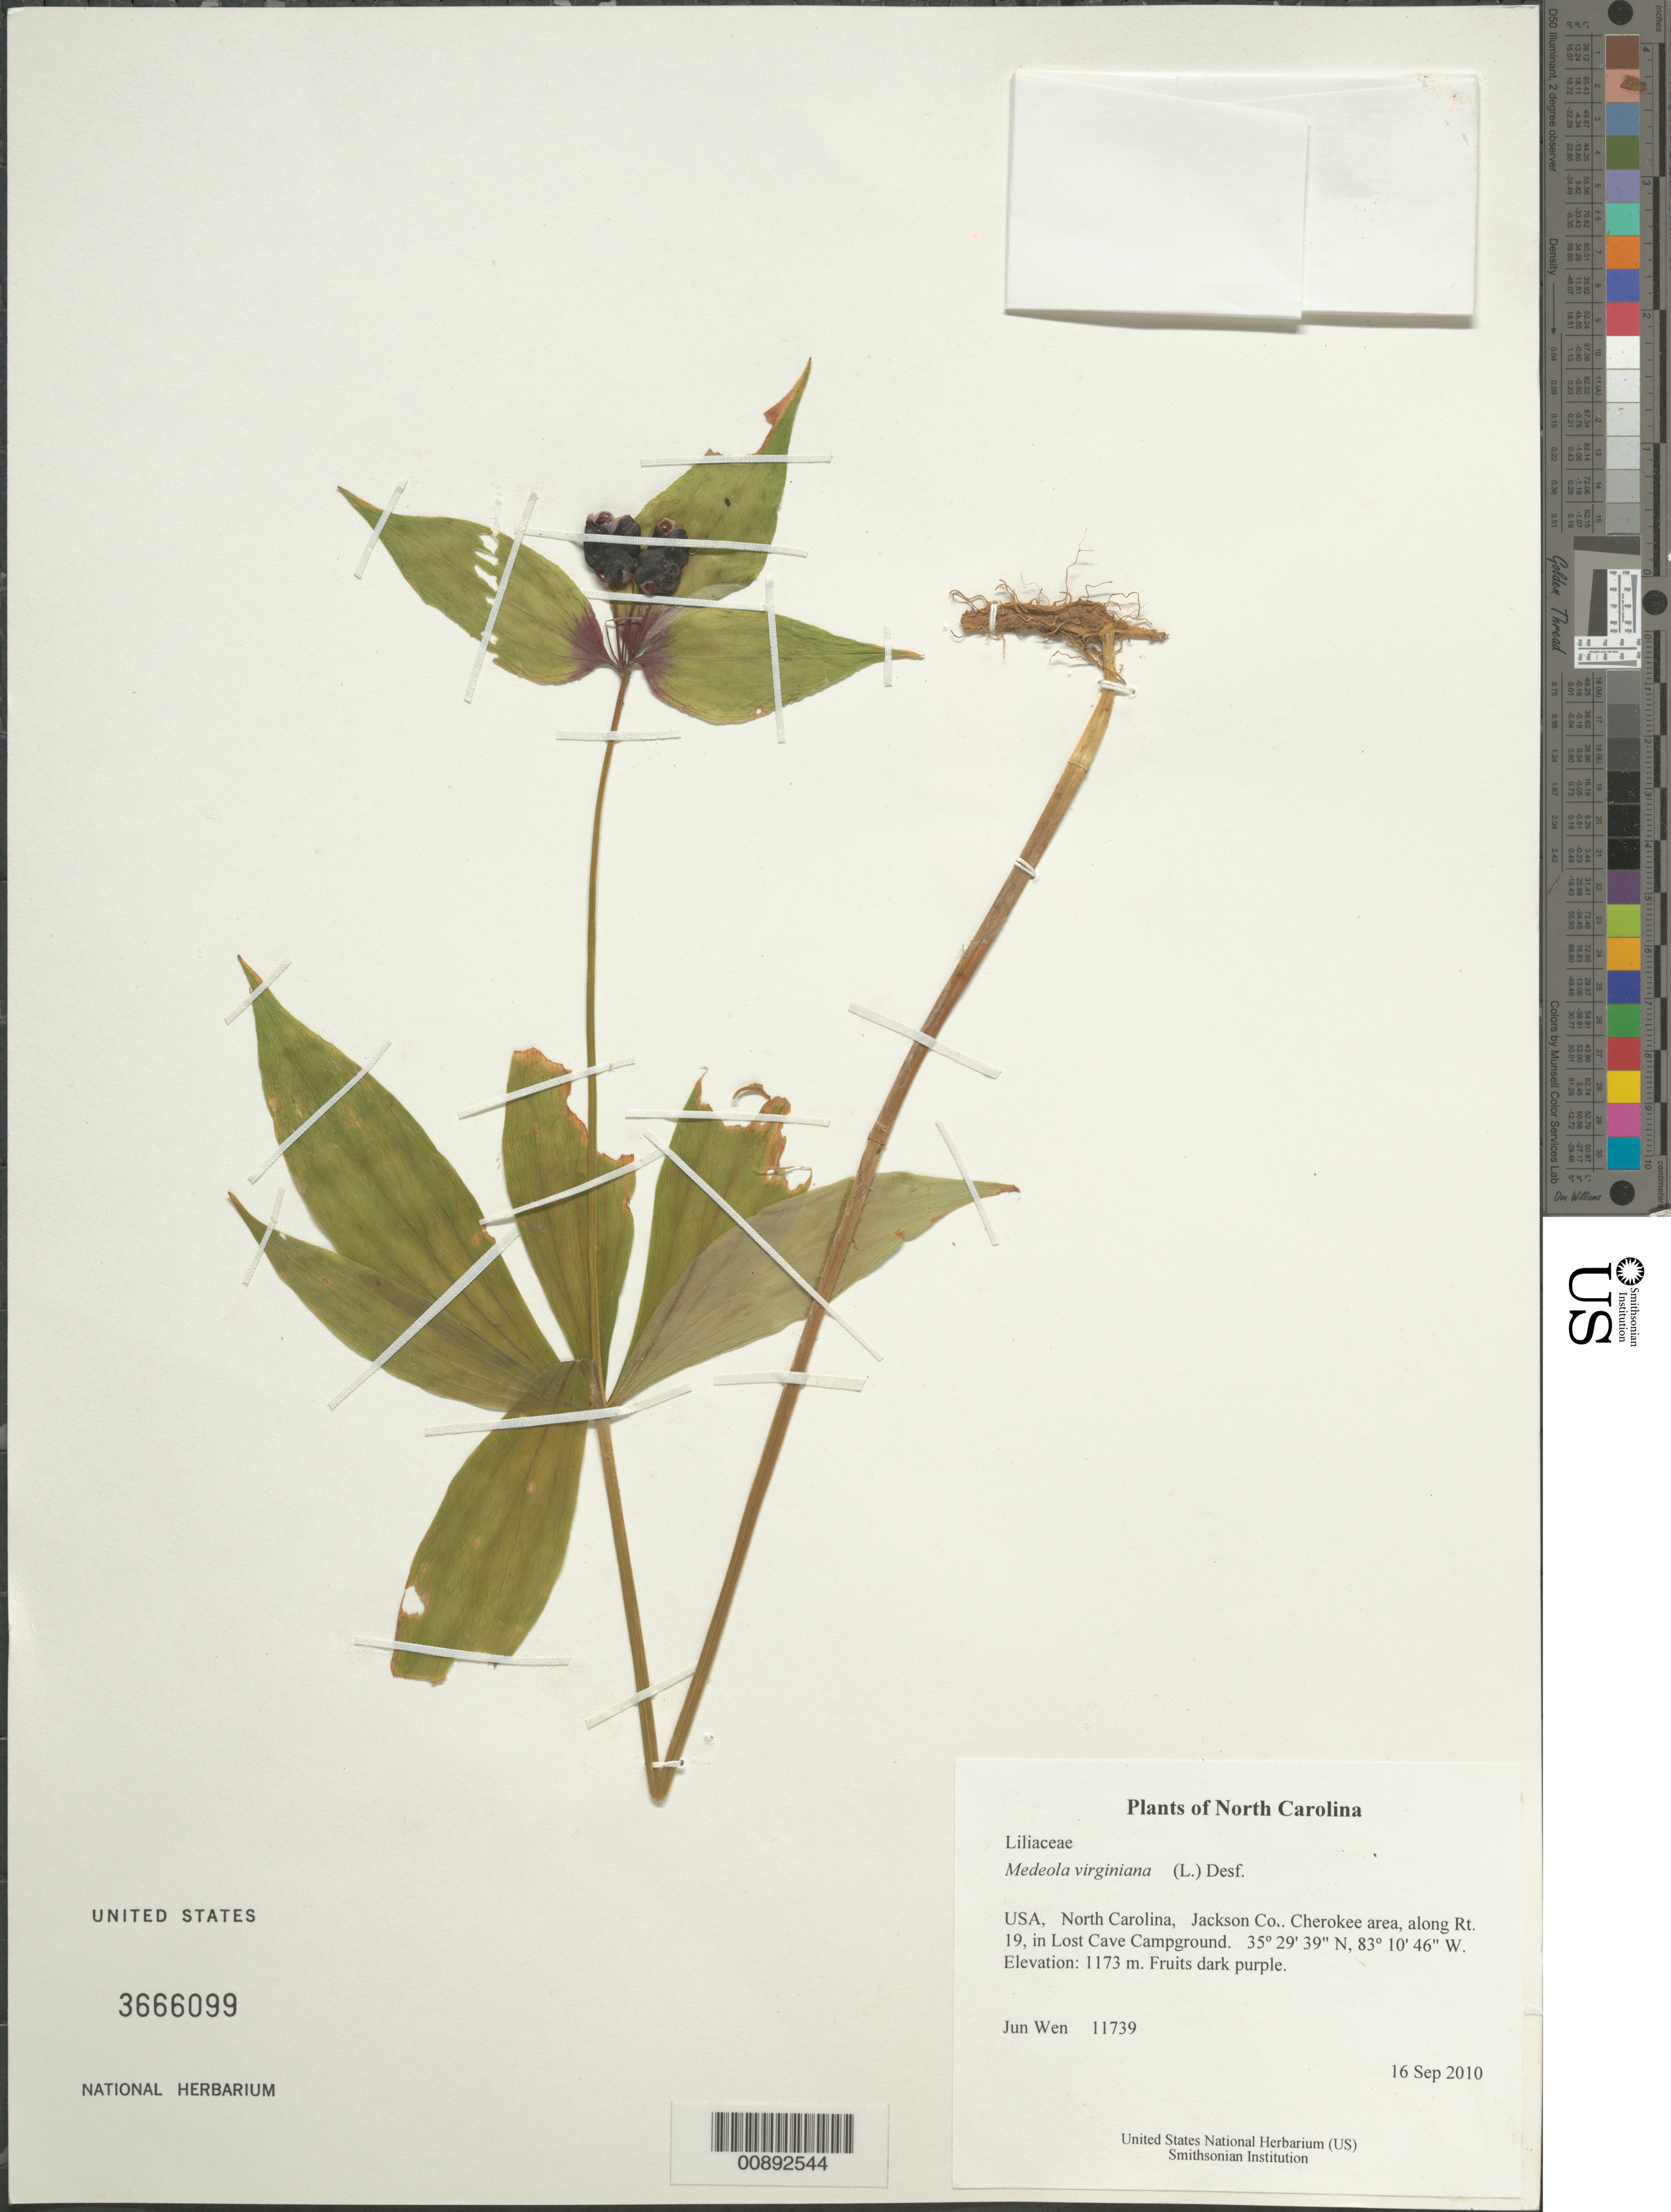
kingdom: Plantae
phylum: Tracheophyta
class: Liliopsida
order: Liliales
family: Liliaceae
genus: Medeola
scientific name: Medeola virginiana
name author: (L.) Desf.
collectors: J. Wen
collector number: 11739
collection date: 2010-09-16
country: United States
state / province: North Carolina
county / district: Jackson Co.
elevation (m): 1173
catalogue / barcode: US 3666099